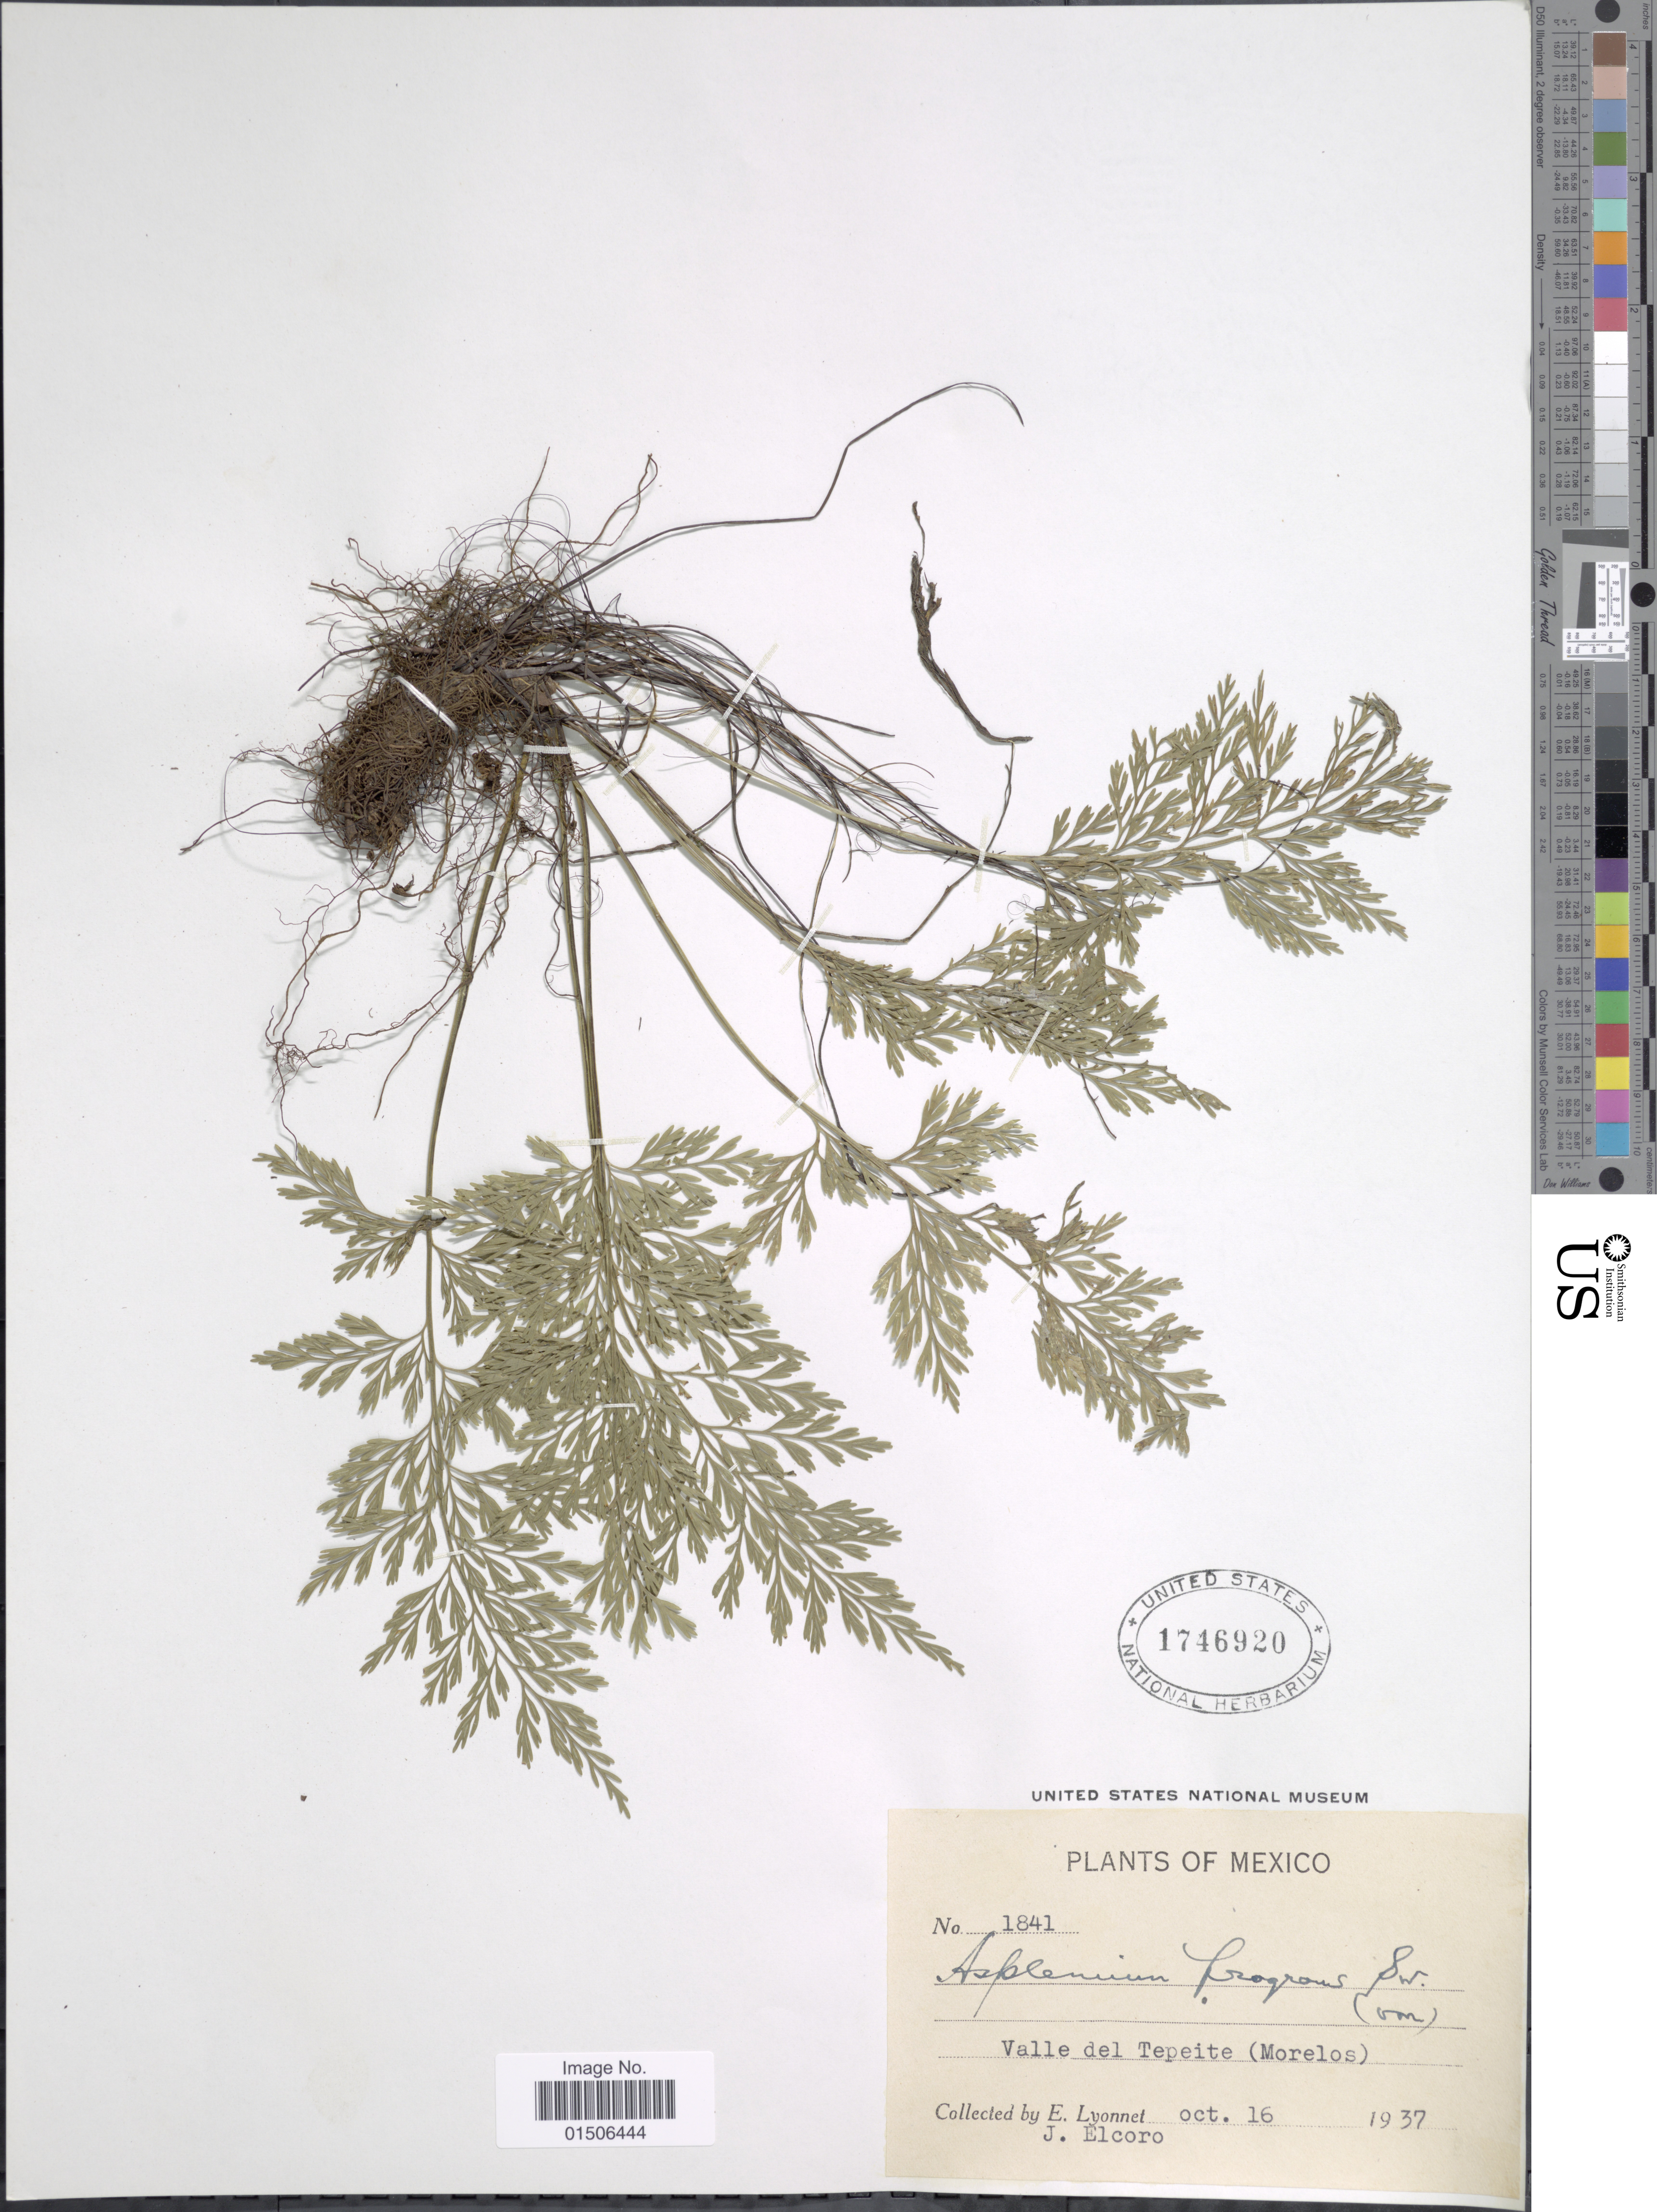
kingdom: Plantae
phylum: Tracheophyta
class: Polypodiopsida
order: Polypodiales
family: Aspleniaceae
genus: Asplenium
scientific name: Asplenium fragrans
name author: Sw.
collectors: E. Lyonnet & J. Elcoro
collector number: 1841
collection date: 1937-10-16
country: Mexico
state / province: Morelos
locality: Valle del Tepeite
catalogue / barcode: US 1746920